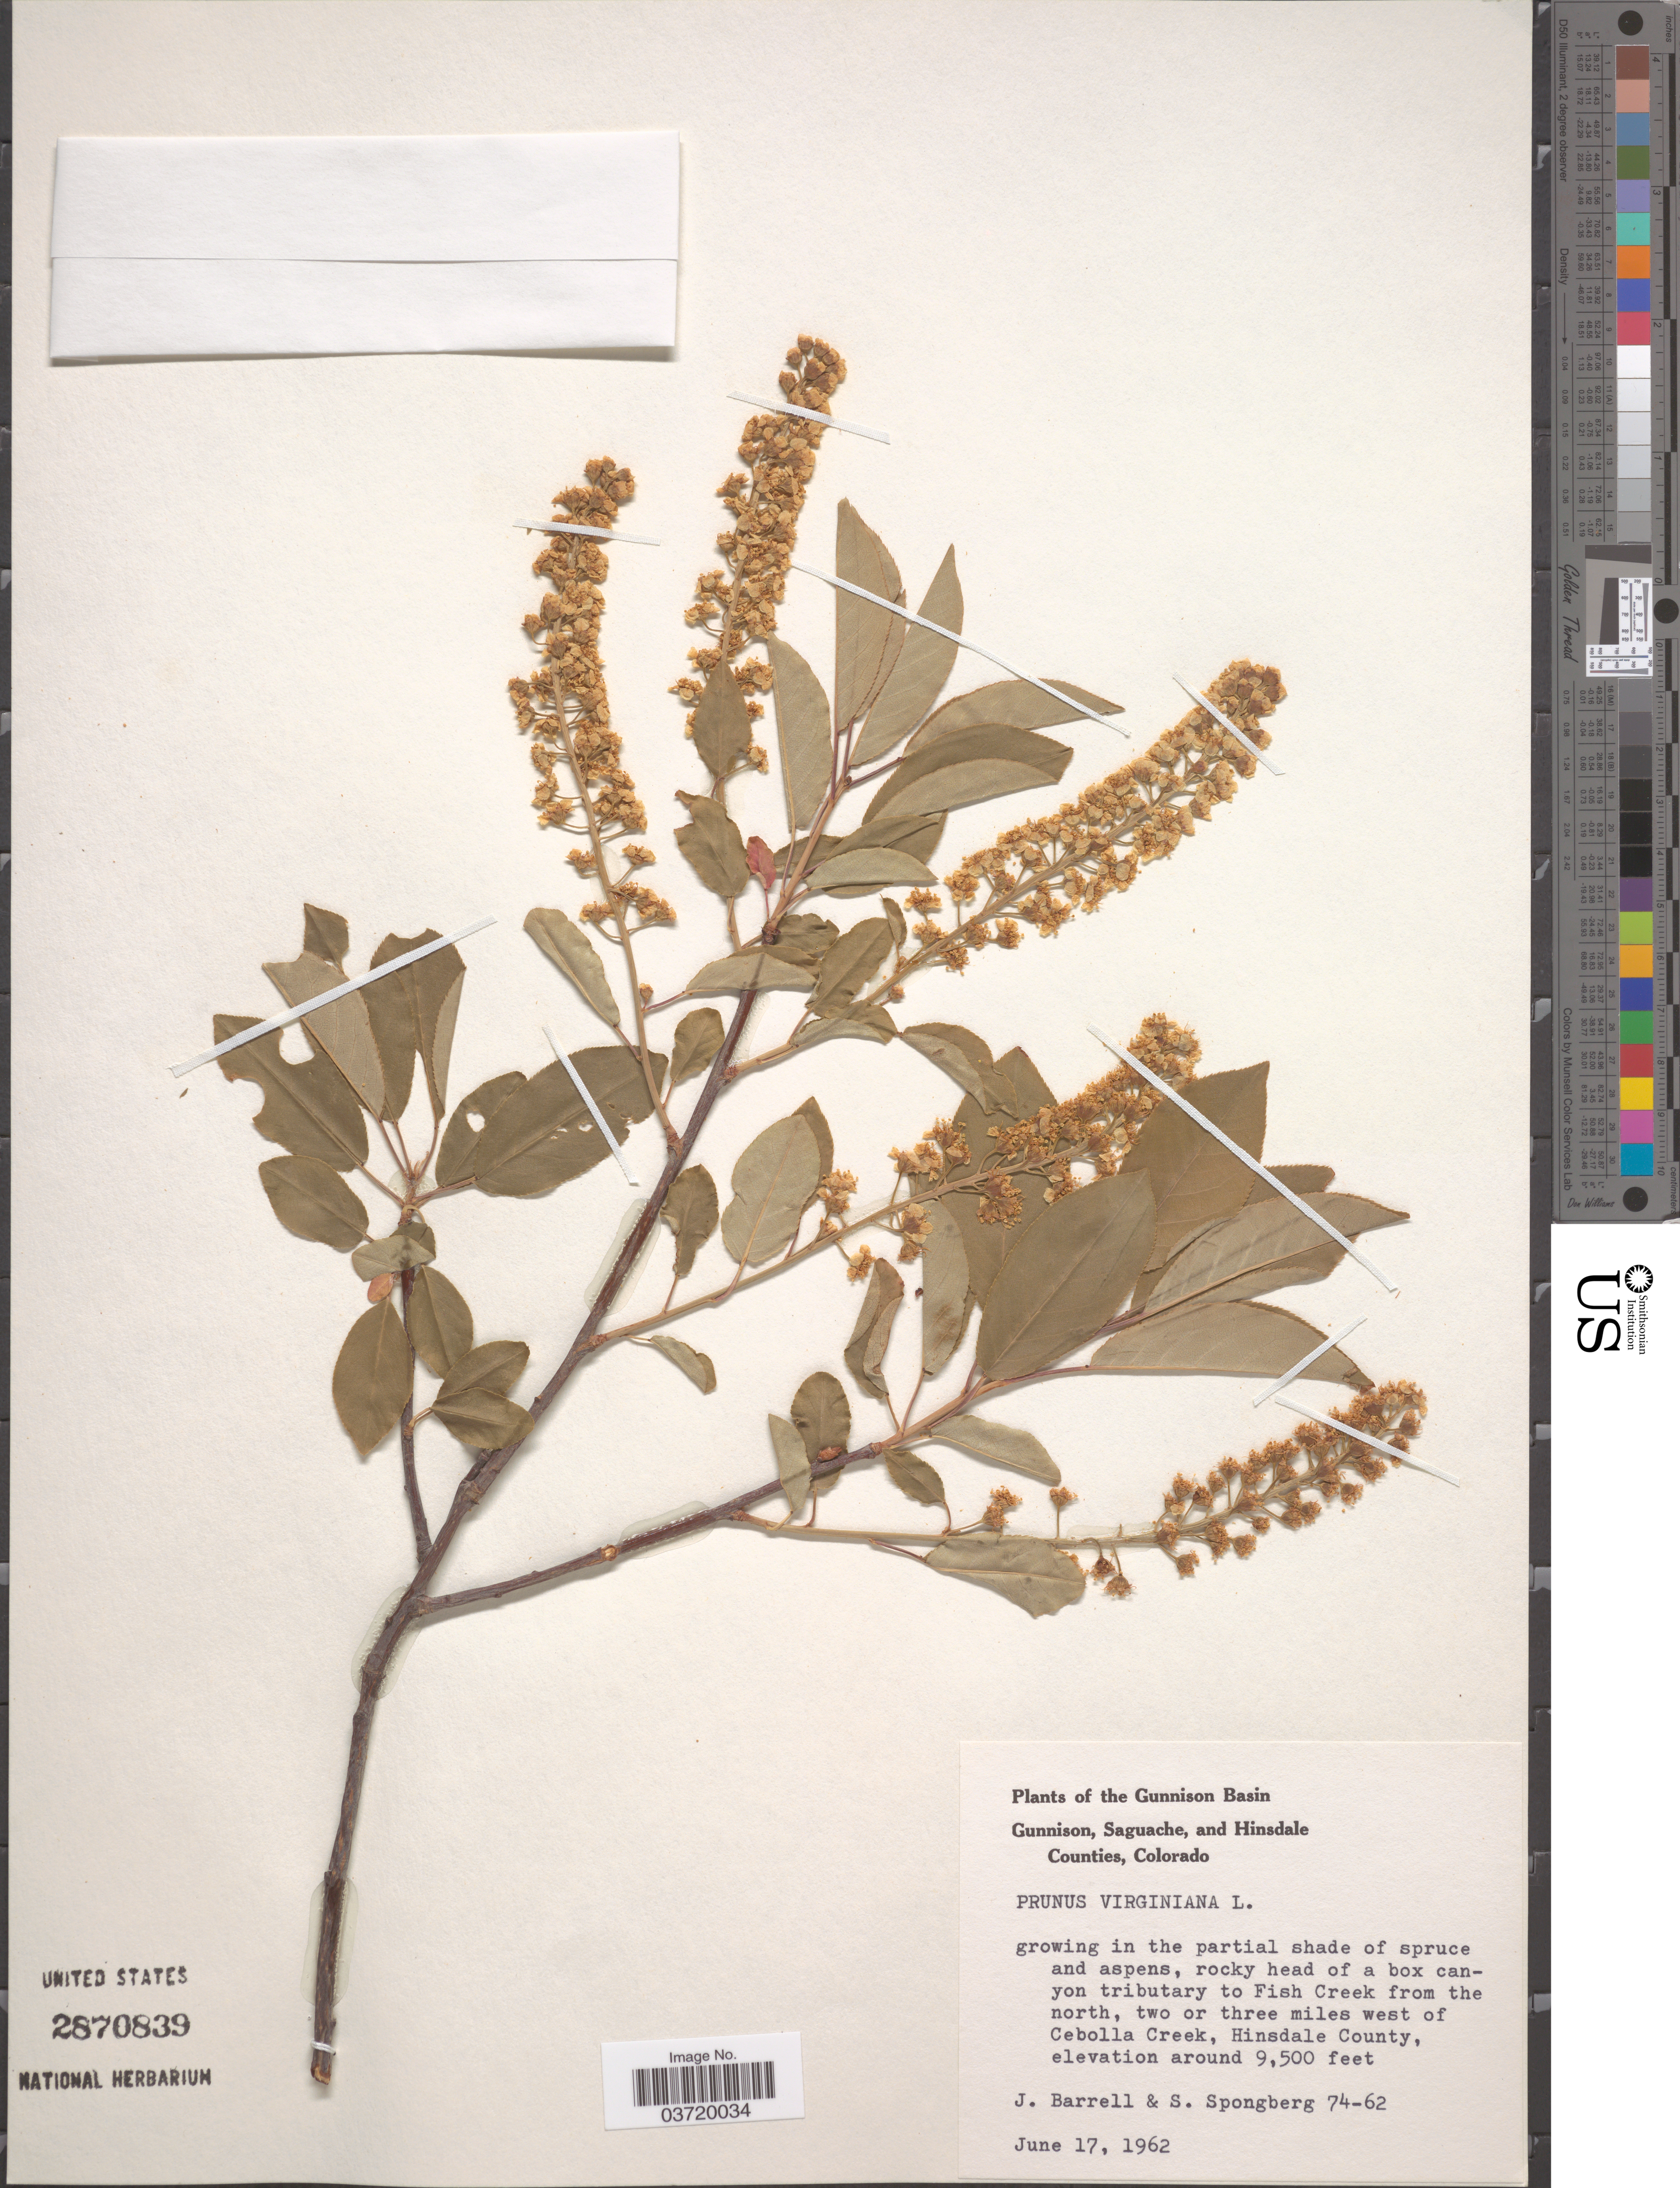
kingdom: Plantae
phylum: Tracheophyta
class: Magnoliopsida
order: Rosales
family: Rosaceae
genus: Prunus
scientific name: Prunus virginiana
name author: L.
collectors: J. Barrell & S. A.Spongberg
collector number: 74-62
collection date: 1962-06-17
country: United States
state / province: Colorado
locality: The Gunnison Basin. Rocky head of a box canyon tributary to Fish Creek from the north, two or three miles west of Cebolla Creek, Hinsdale County.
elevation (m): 2896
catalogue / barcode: US 2870839